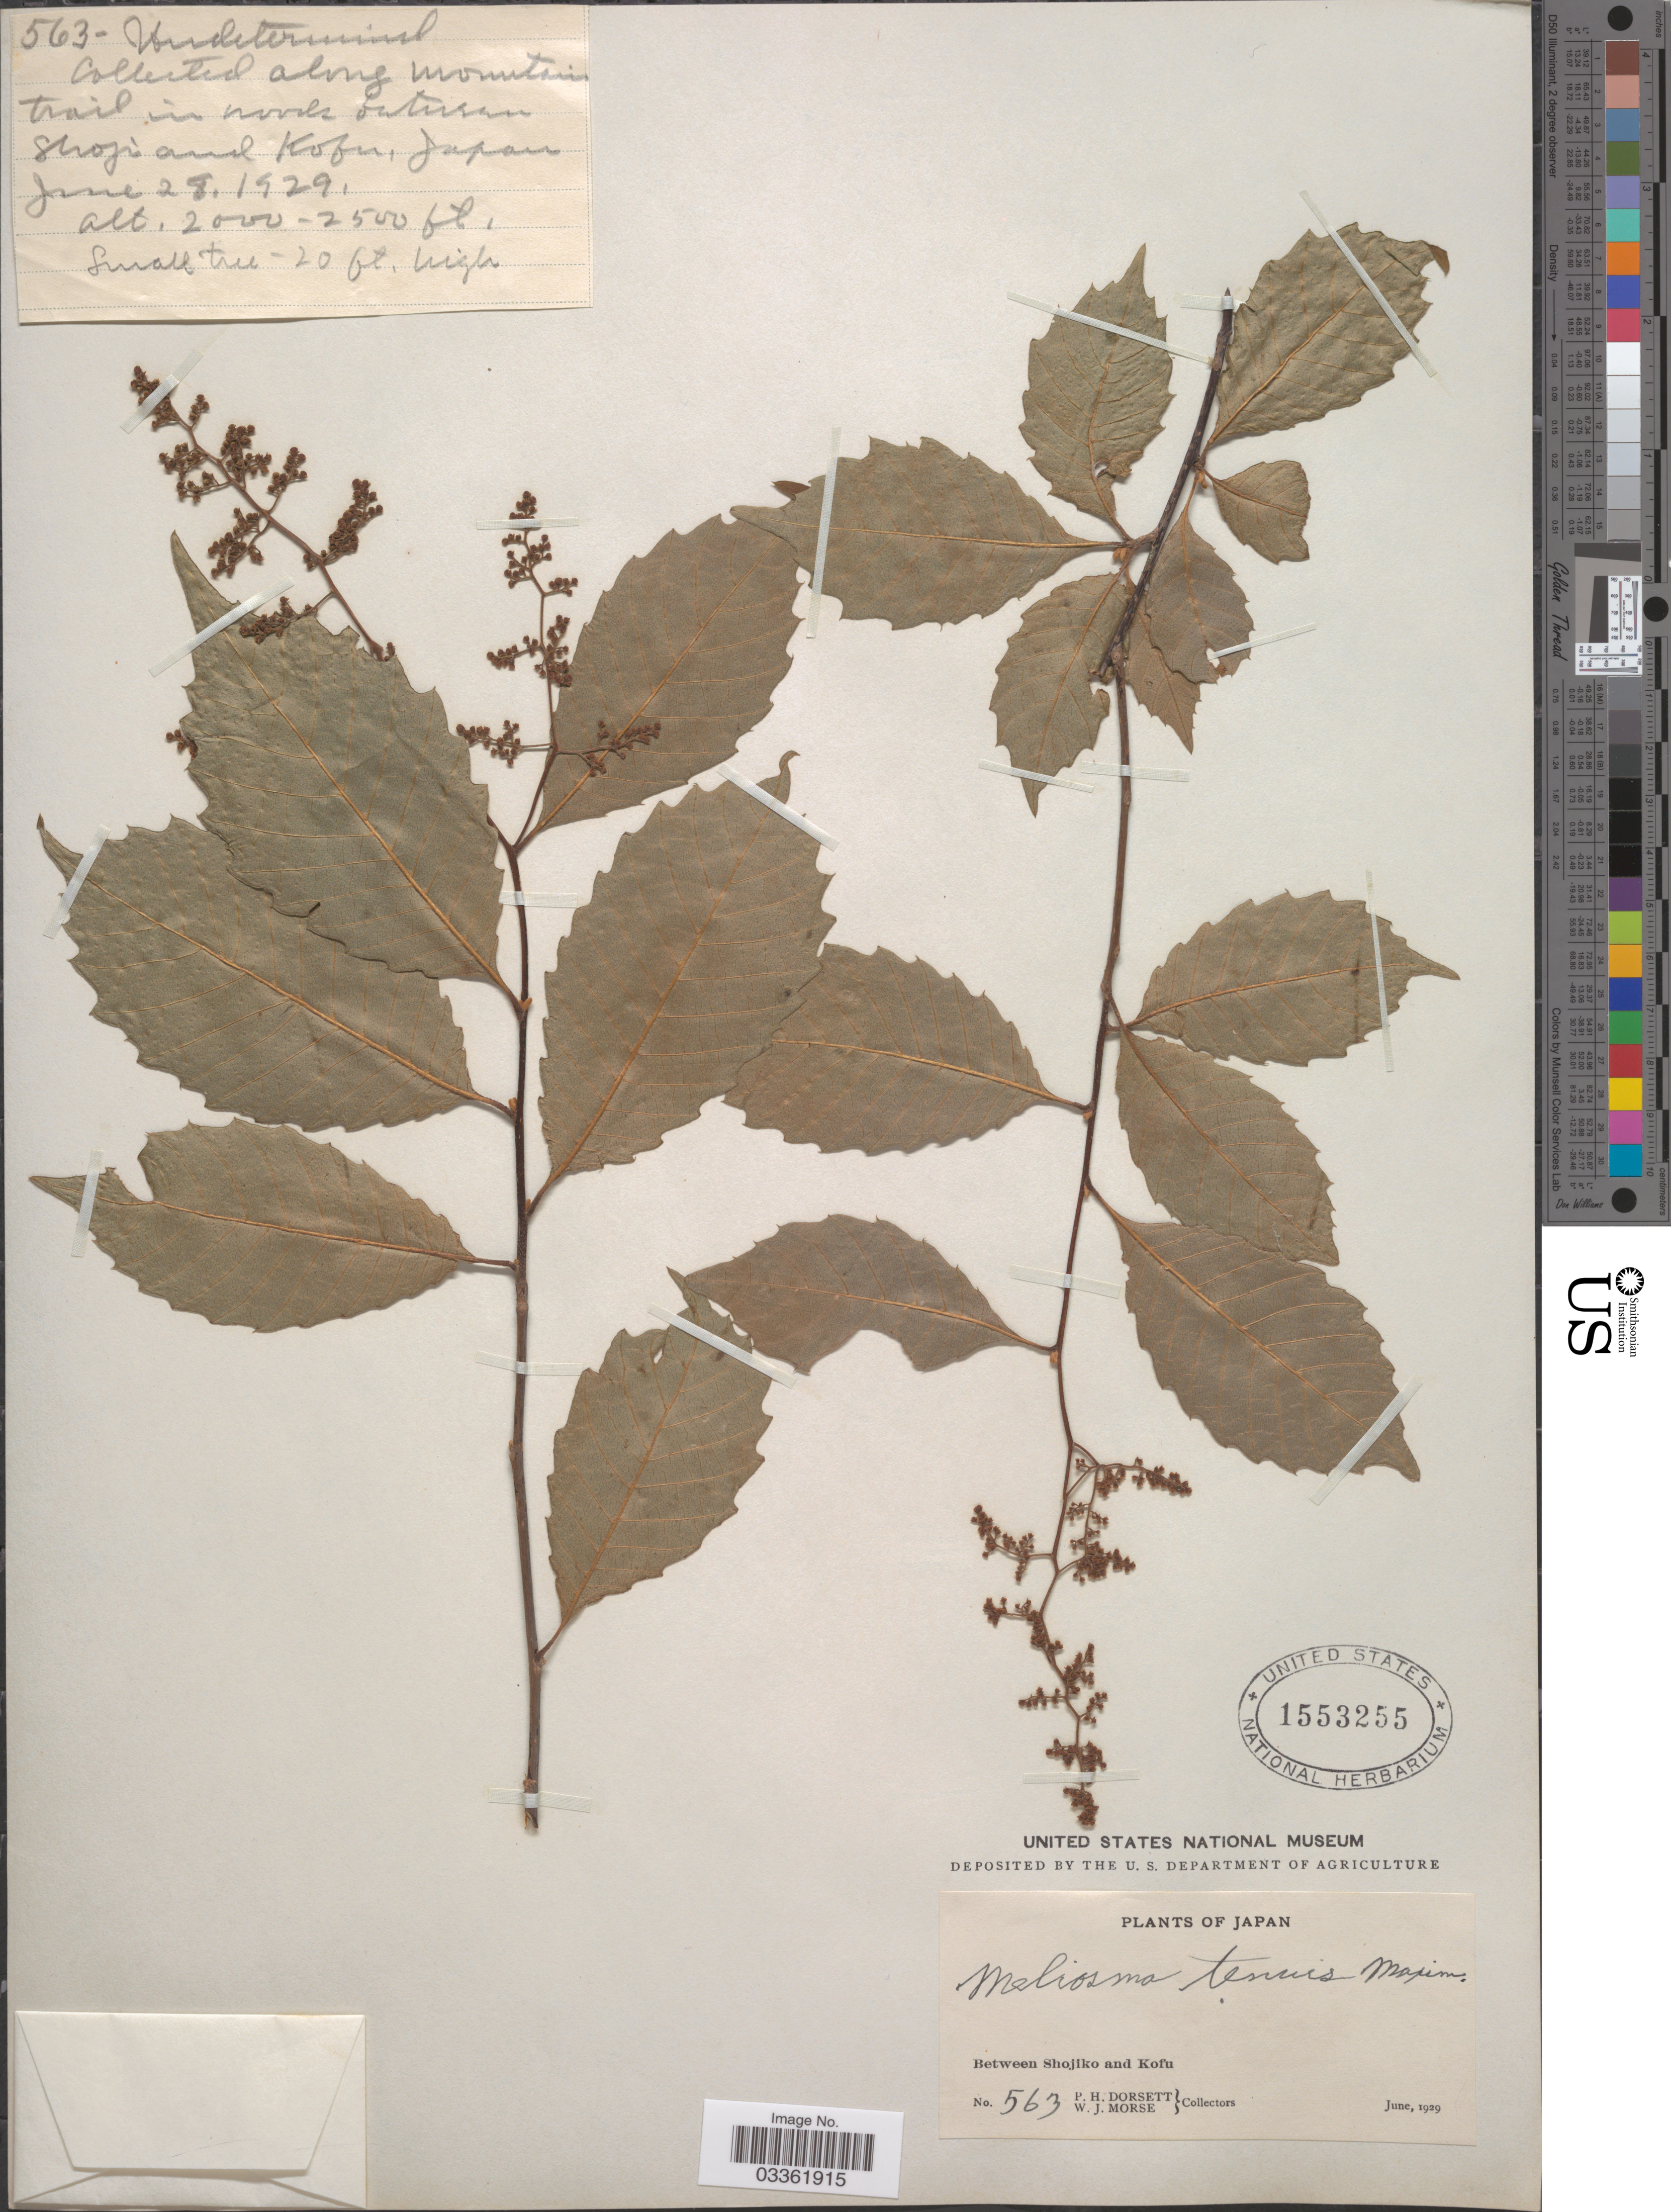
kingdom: Plantae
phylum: Tracheophyta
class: Magnoliopsida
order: Proteales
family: Sabiaceae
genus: Meliosma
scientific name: Meliosma tenuis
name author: Maxim.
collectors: P. H. Dorsett & W. J. Morse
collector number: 563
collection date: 1929-06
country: Japan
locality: Along mountain trail in woods between Shoji and Kofu. Between Shojiko and Kofu.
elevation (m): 610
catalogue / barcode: US 1553255